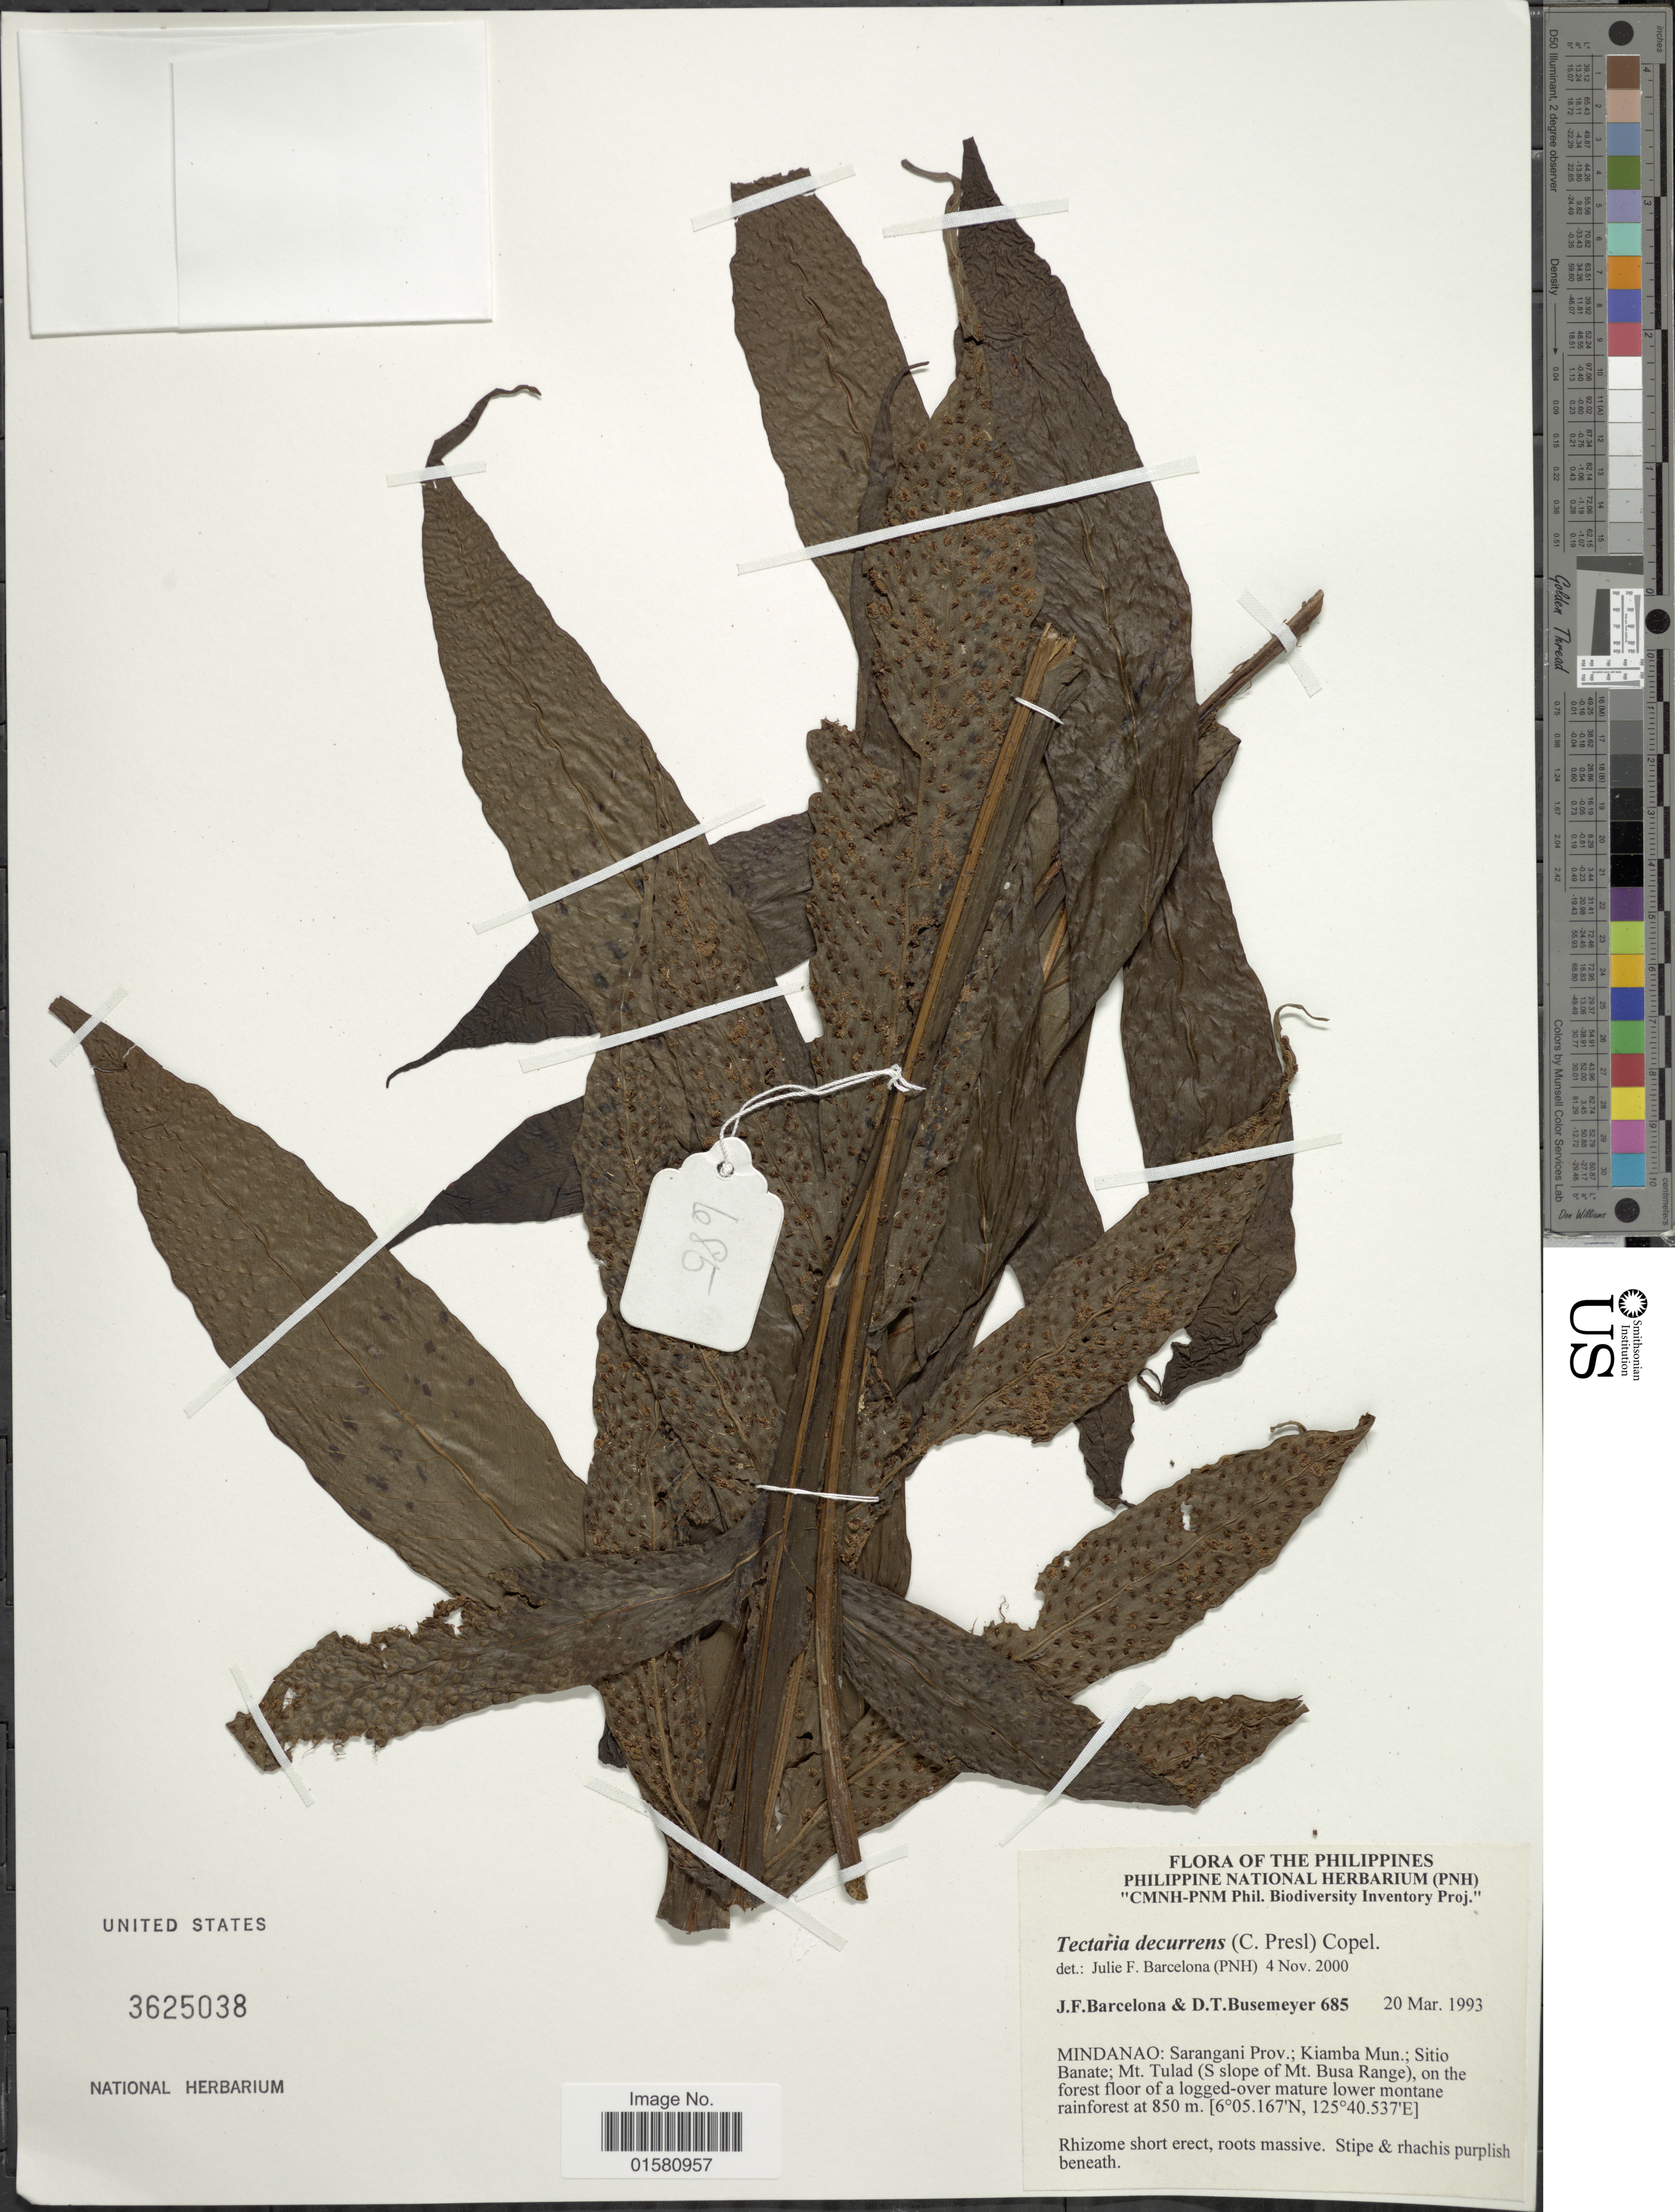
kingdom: Plantae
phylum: Tracheophyta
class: Polypodiopsida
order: Polypodiales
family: Tectariaceae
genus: Tectaria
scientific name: Tectaria decurrens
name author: (Presel.) Copel. in Elmer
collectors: J. F. Barcelona & D. Busemeyer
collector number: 685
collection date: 1993-03-20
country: Philippines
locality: Mindanao: Sarangani Prov.: Kiamba Mun.: Sitio Banate; Mt. Tulad (S slope of Mt. Busa Range),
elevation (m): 850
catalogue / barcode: US 3625038